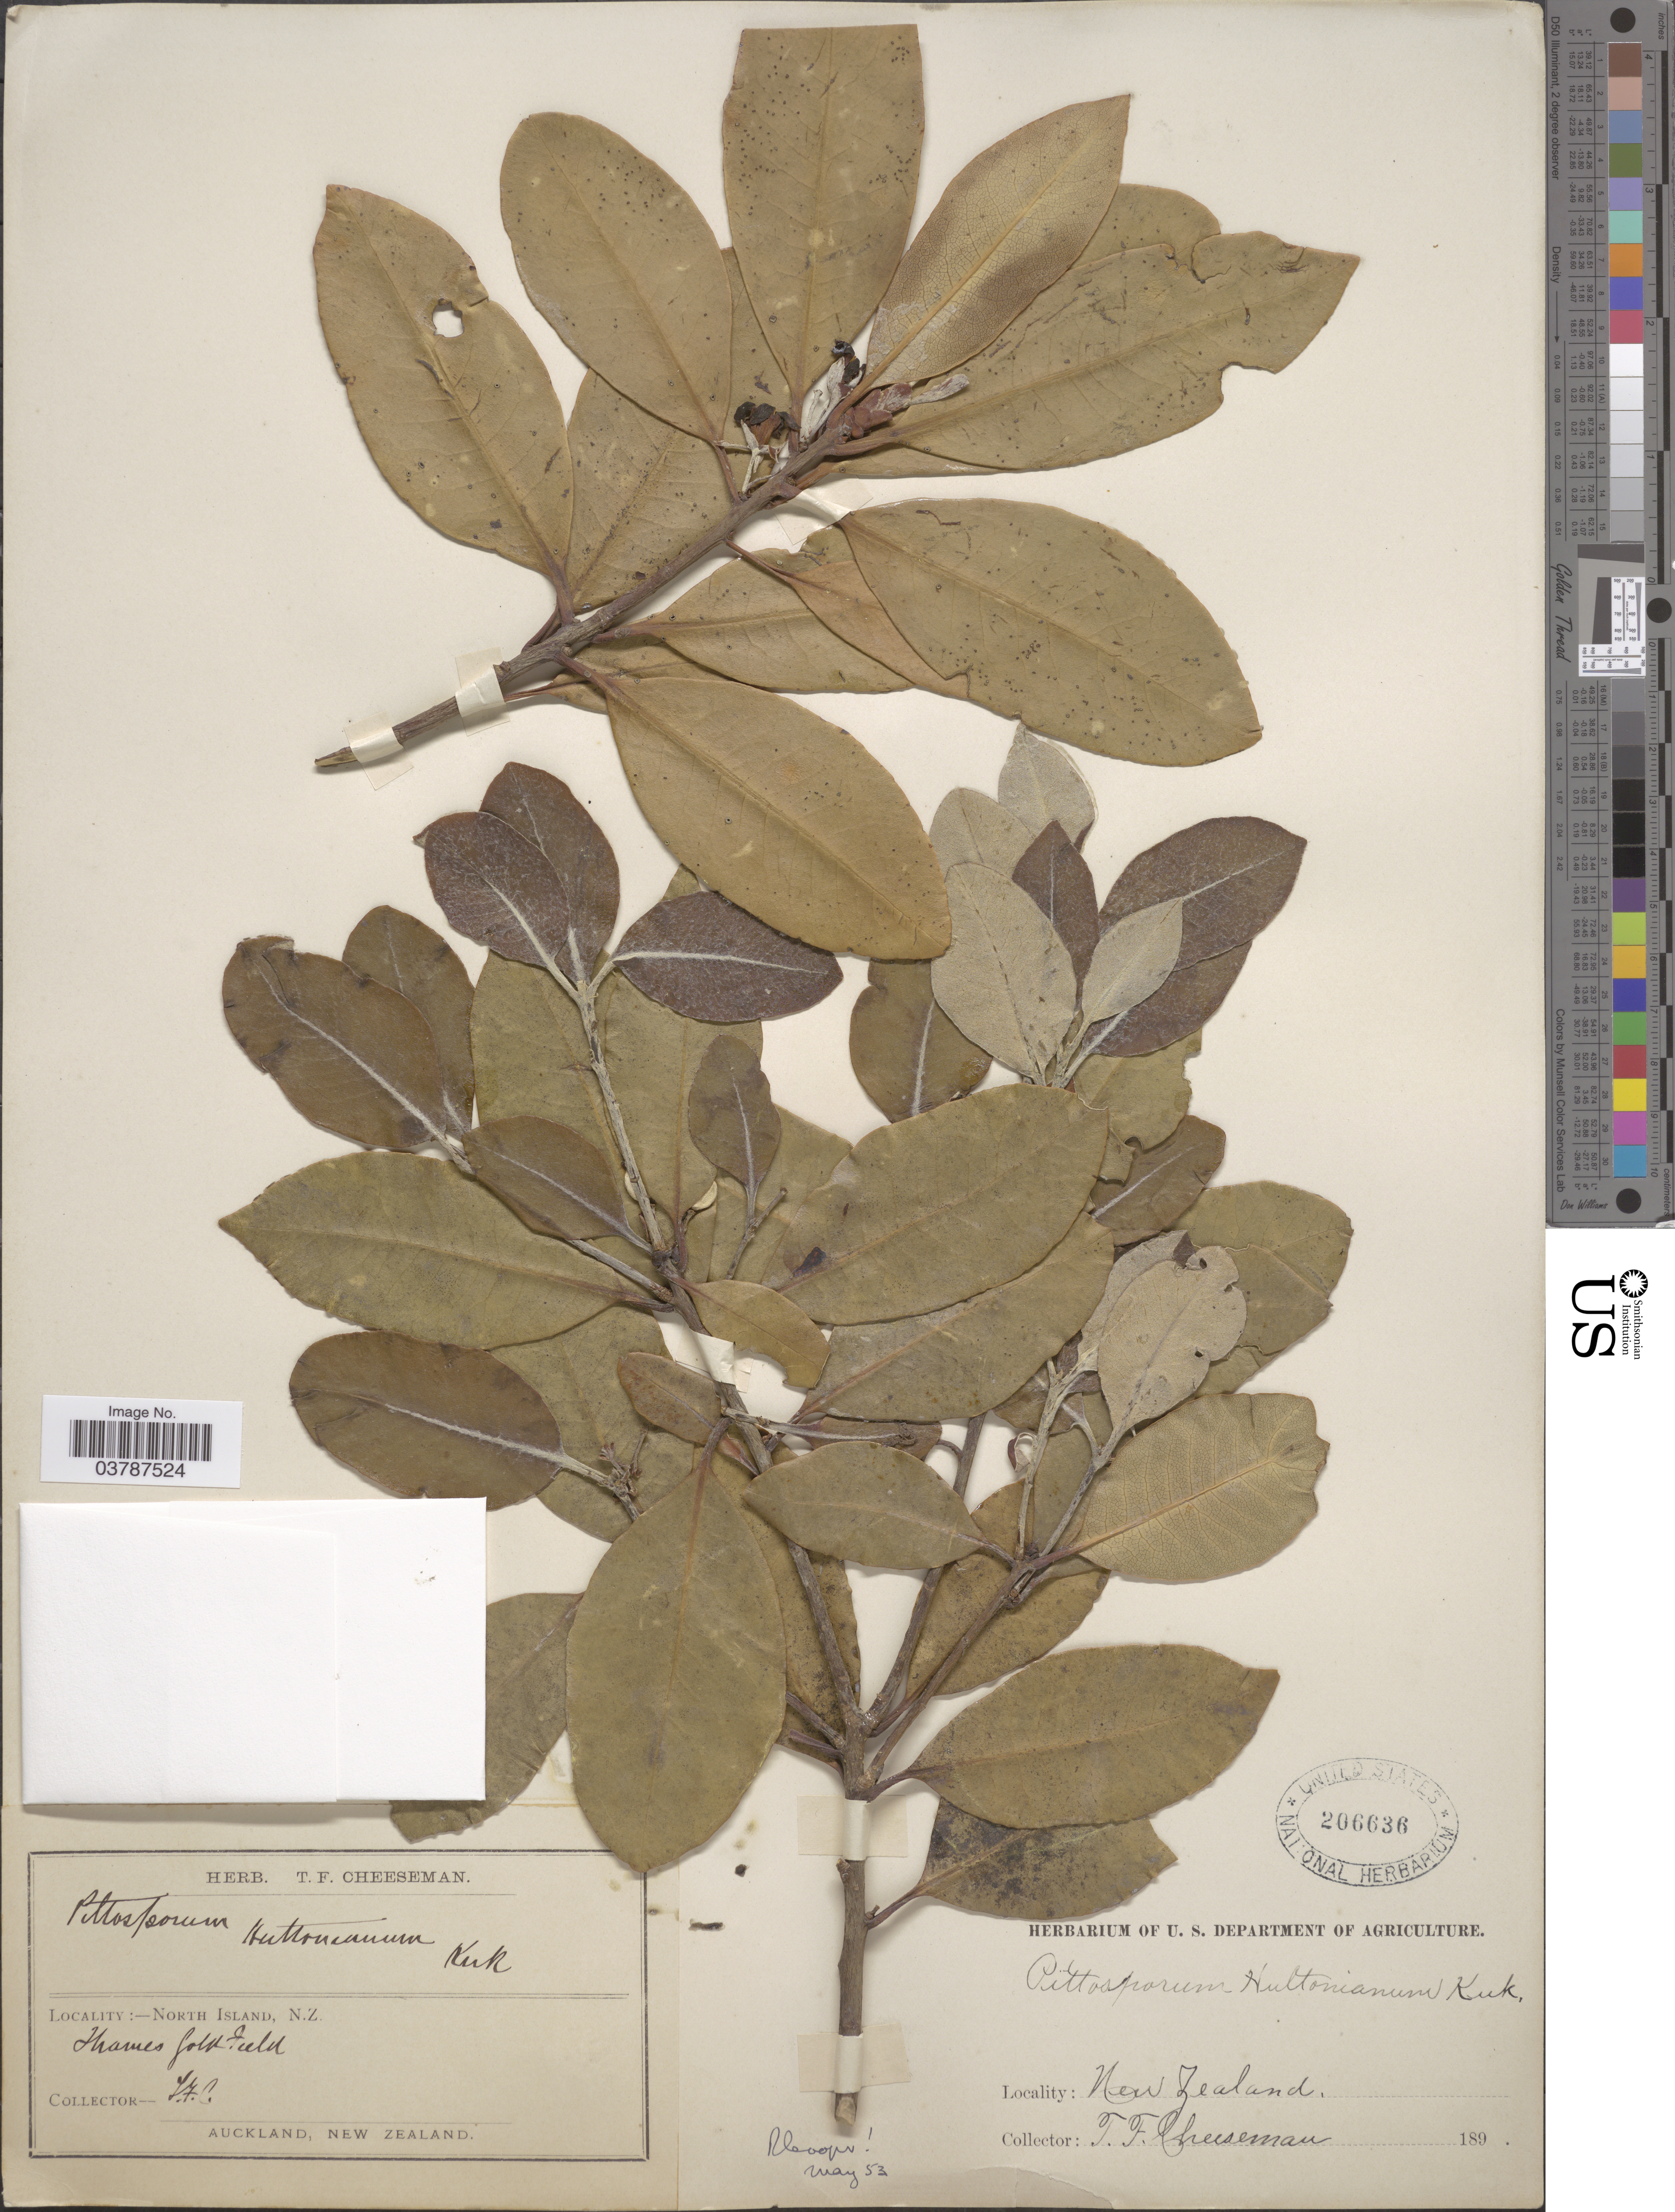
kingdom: Plantae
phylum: Tracheophyta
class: Magnoliopsida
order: Apiales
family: Pittosporaceae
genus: Pittosporum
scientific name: Pittosporum huttonianum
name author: Kirk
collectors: T. F. Cheeseman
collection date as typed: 189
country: New Zealand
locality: North Island. Thames Goldfield.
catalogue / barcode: US 206636